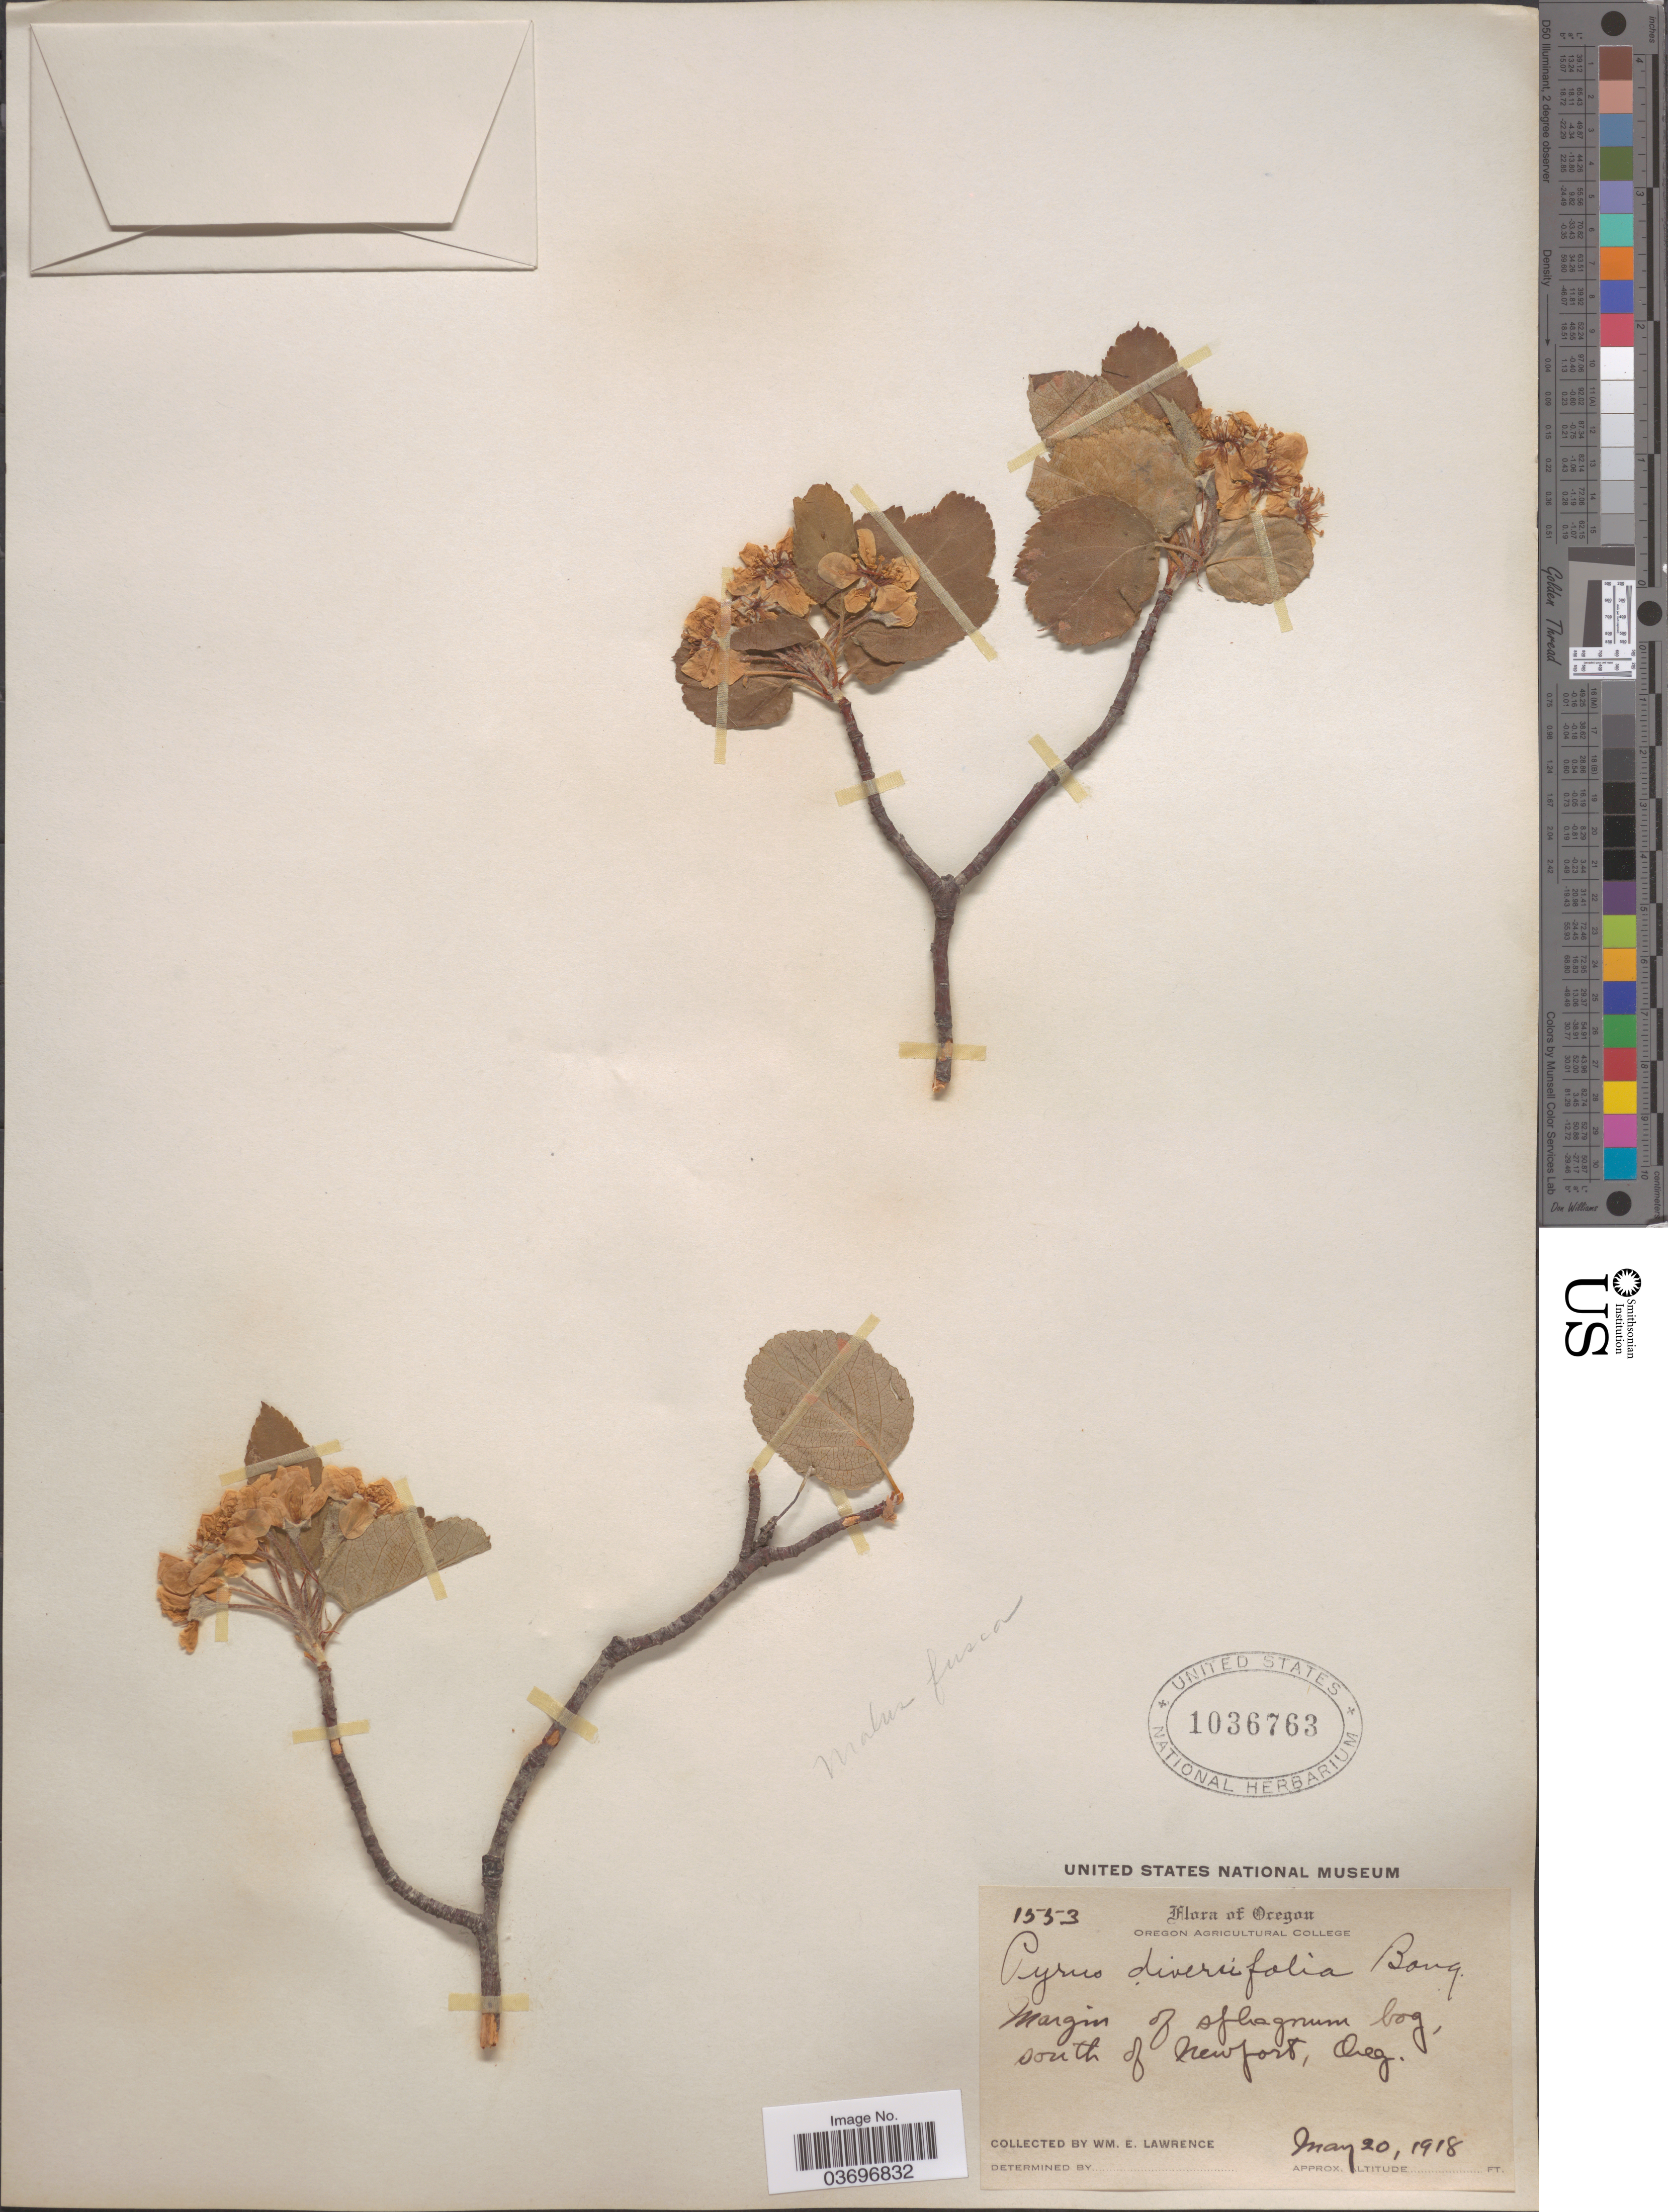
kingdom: Plantae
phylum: Tracheophyta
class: Magnoliopsida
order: Rosales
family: Rosaceae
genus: Malus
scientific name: Malus fusca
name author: (Raf.) C.K. Schneid.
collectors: W. Lawrence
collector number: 1553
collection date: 1918-05-20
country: United States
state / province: Oregon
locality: Margin of sphagnum bog, south of Newport.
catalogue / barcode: US 1036763